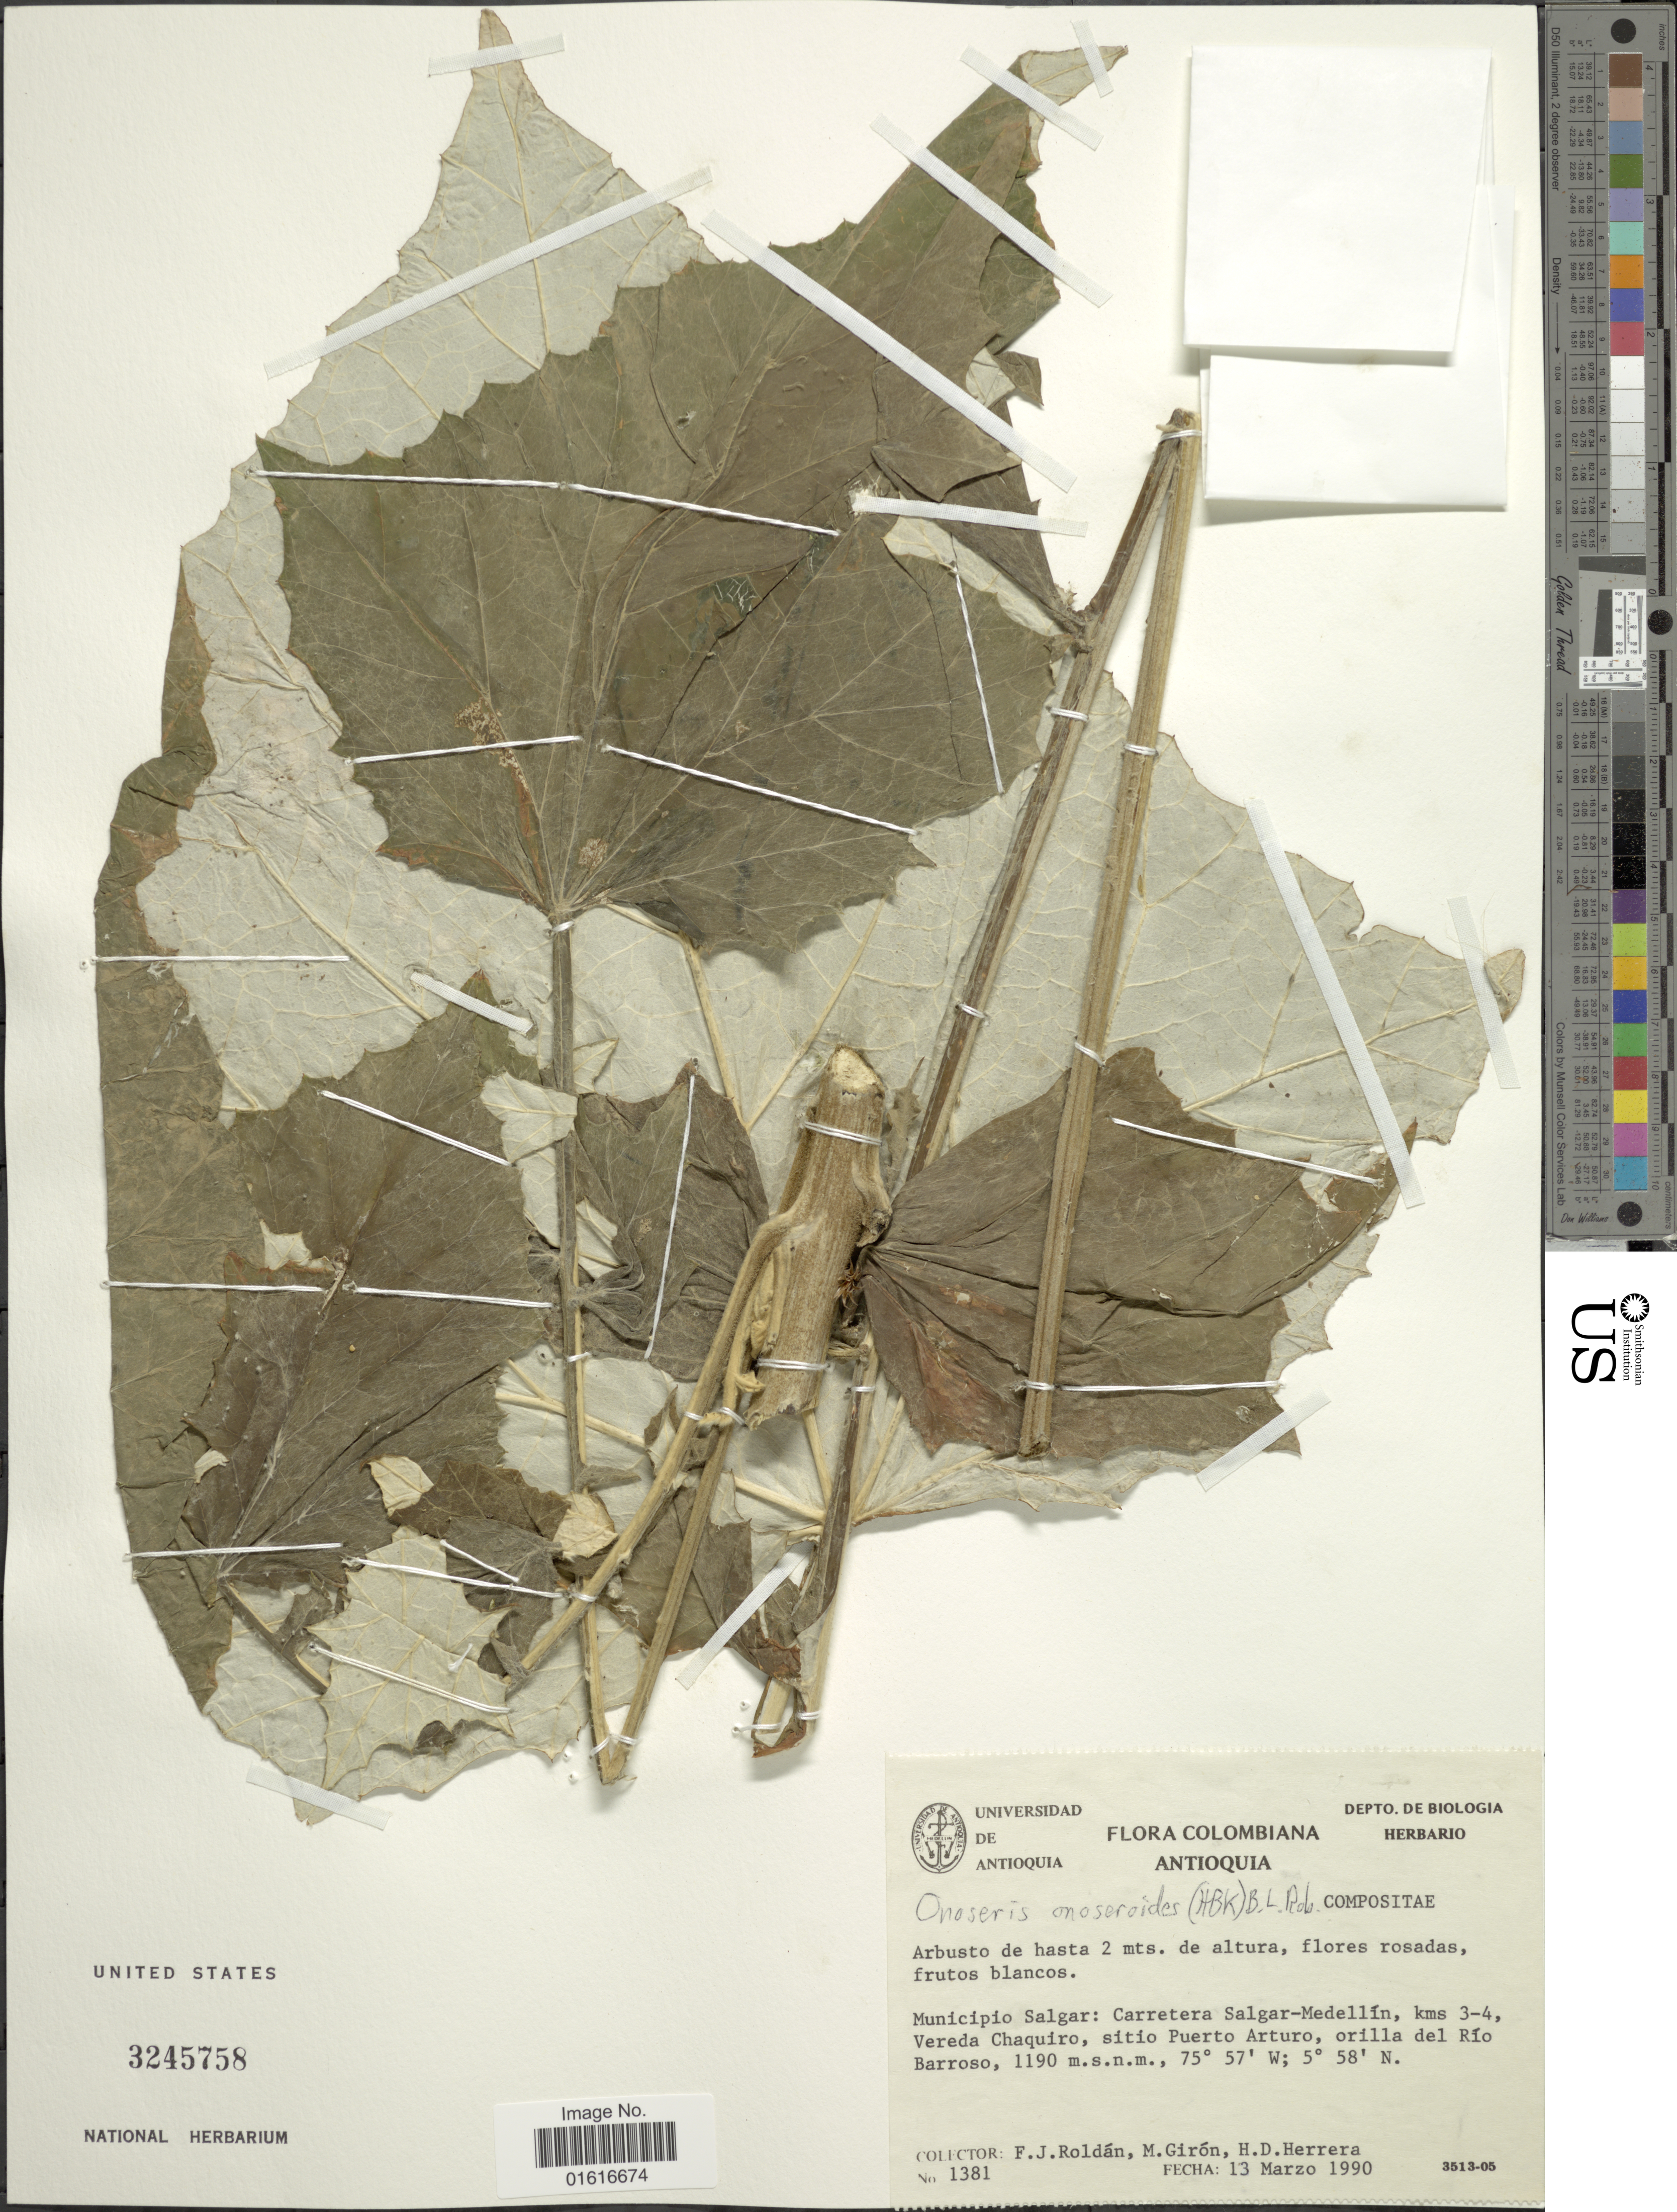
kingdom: Plantae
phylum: Tracheophyta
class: Magnoliopsida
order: Asterales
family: Asteraceae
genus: Onoseris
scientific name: Onoseris onoseroides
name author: (Kunth) B.L. Rob.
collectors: F. J. Roldán, M. Giron & H. D. Herrera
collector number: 1381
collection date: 1990-03-13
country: Colombia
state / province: Antioquia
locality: Municipio Salgar: Carretera Salgar-Medellin, kms 3-4. Vereda Chaquiro, sitio Puerto Arturo, orilla del Rio Barroso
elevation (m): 1190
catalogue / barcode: US 3245758